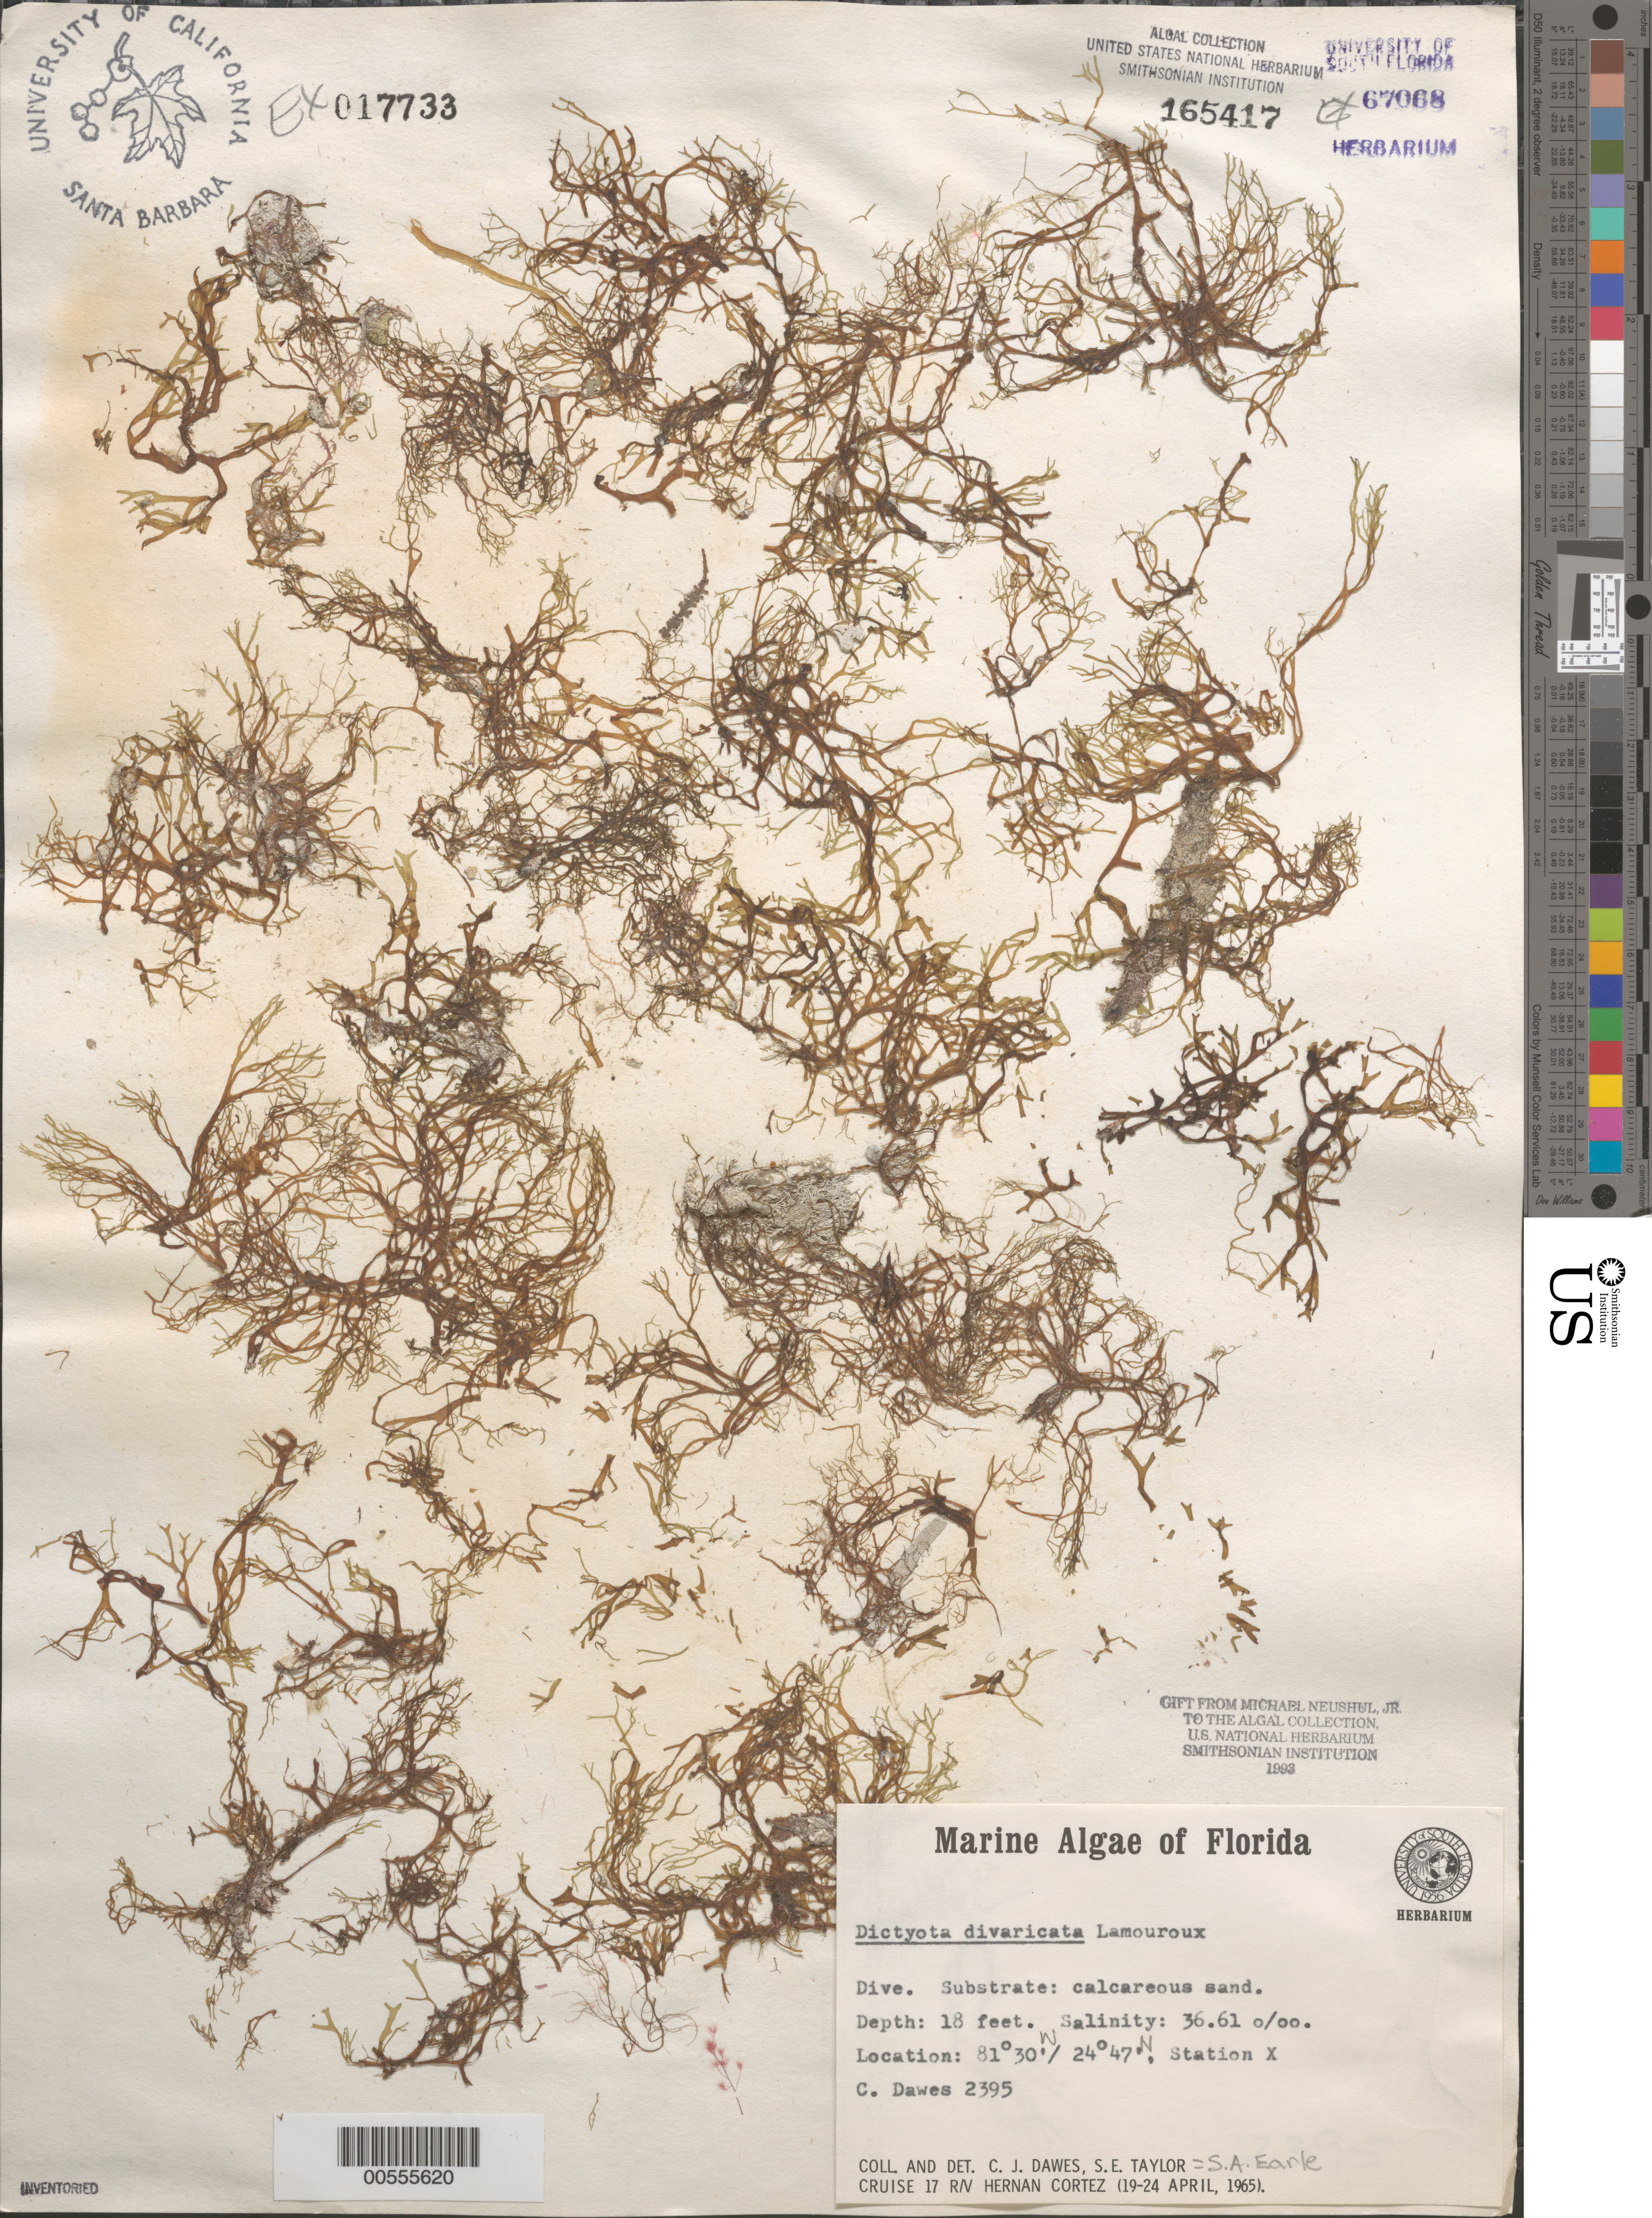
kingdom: Chromista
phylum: Ochrophyta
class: Phaeophyceae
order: Dictyotales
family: Dictyotaceae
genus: Dictyota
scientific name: Dictyota divaricata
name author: J.V.Lamouroux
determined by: Dawes, C. J.; Earle, S. A.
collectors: C. Dawes & S. A. Earle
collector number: CJD 2395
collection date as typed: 19 Apr 1965 to 24 Apr 1965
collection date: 1965-04-19/1965-04-24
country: United States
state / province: Florida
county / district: Monroe County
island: Florida Keys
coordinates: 24 47' N, 81 30' W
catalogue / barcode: US 165417